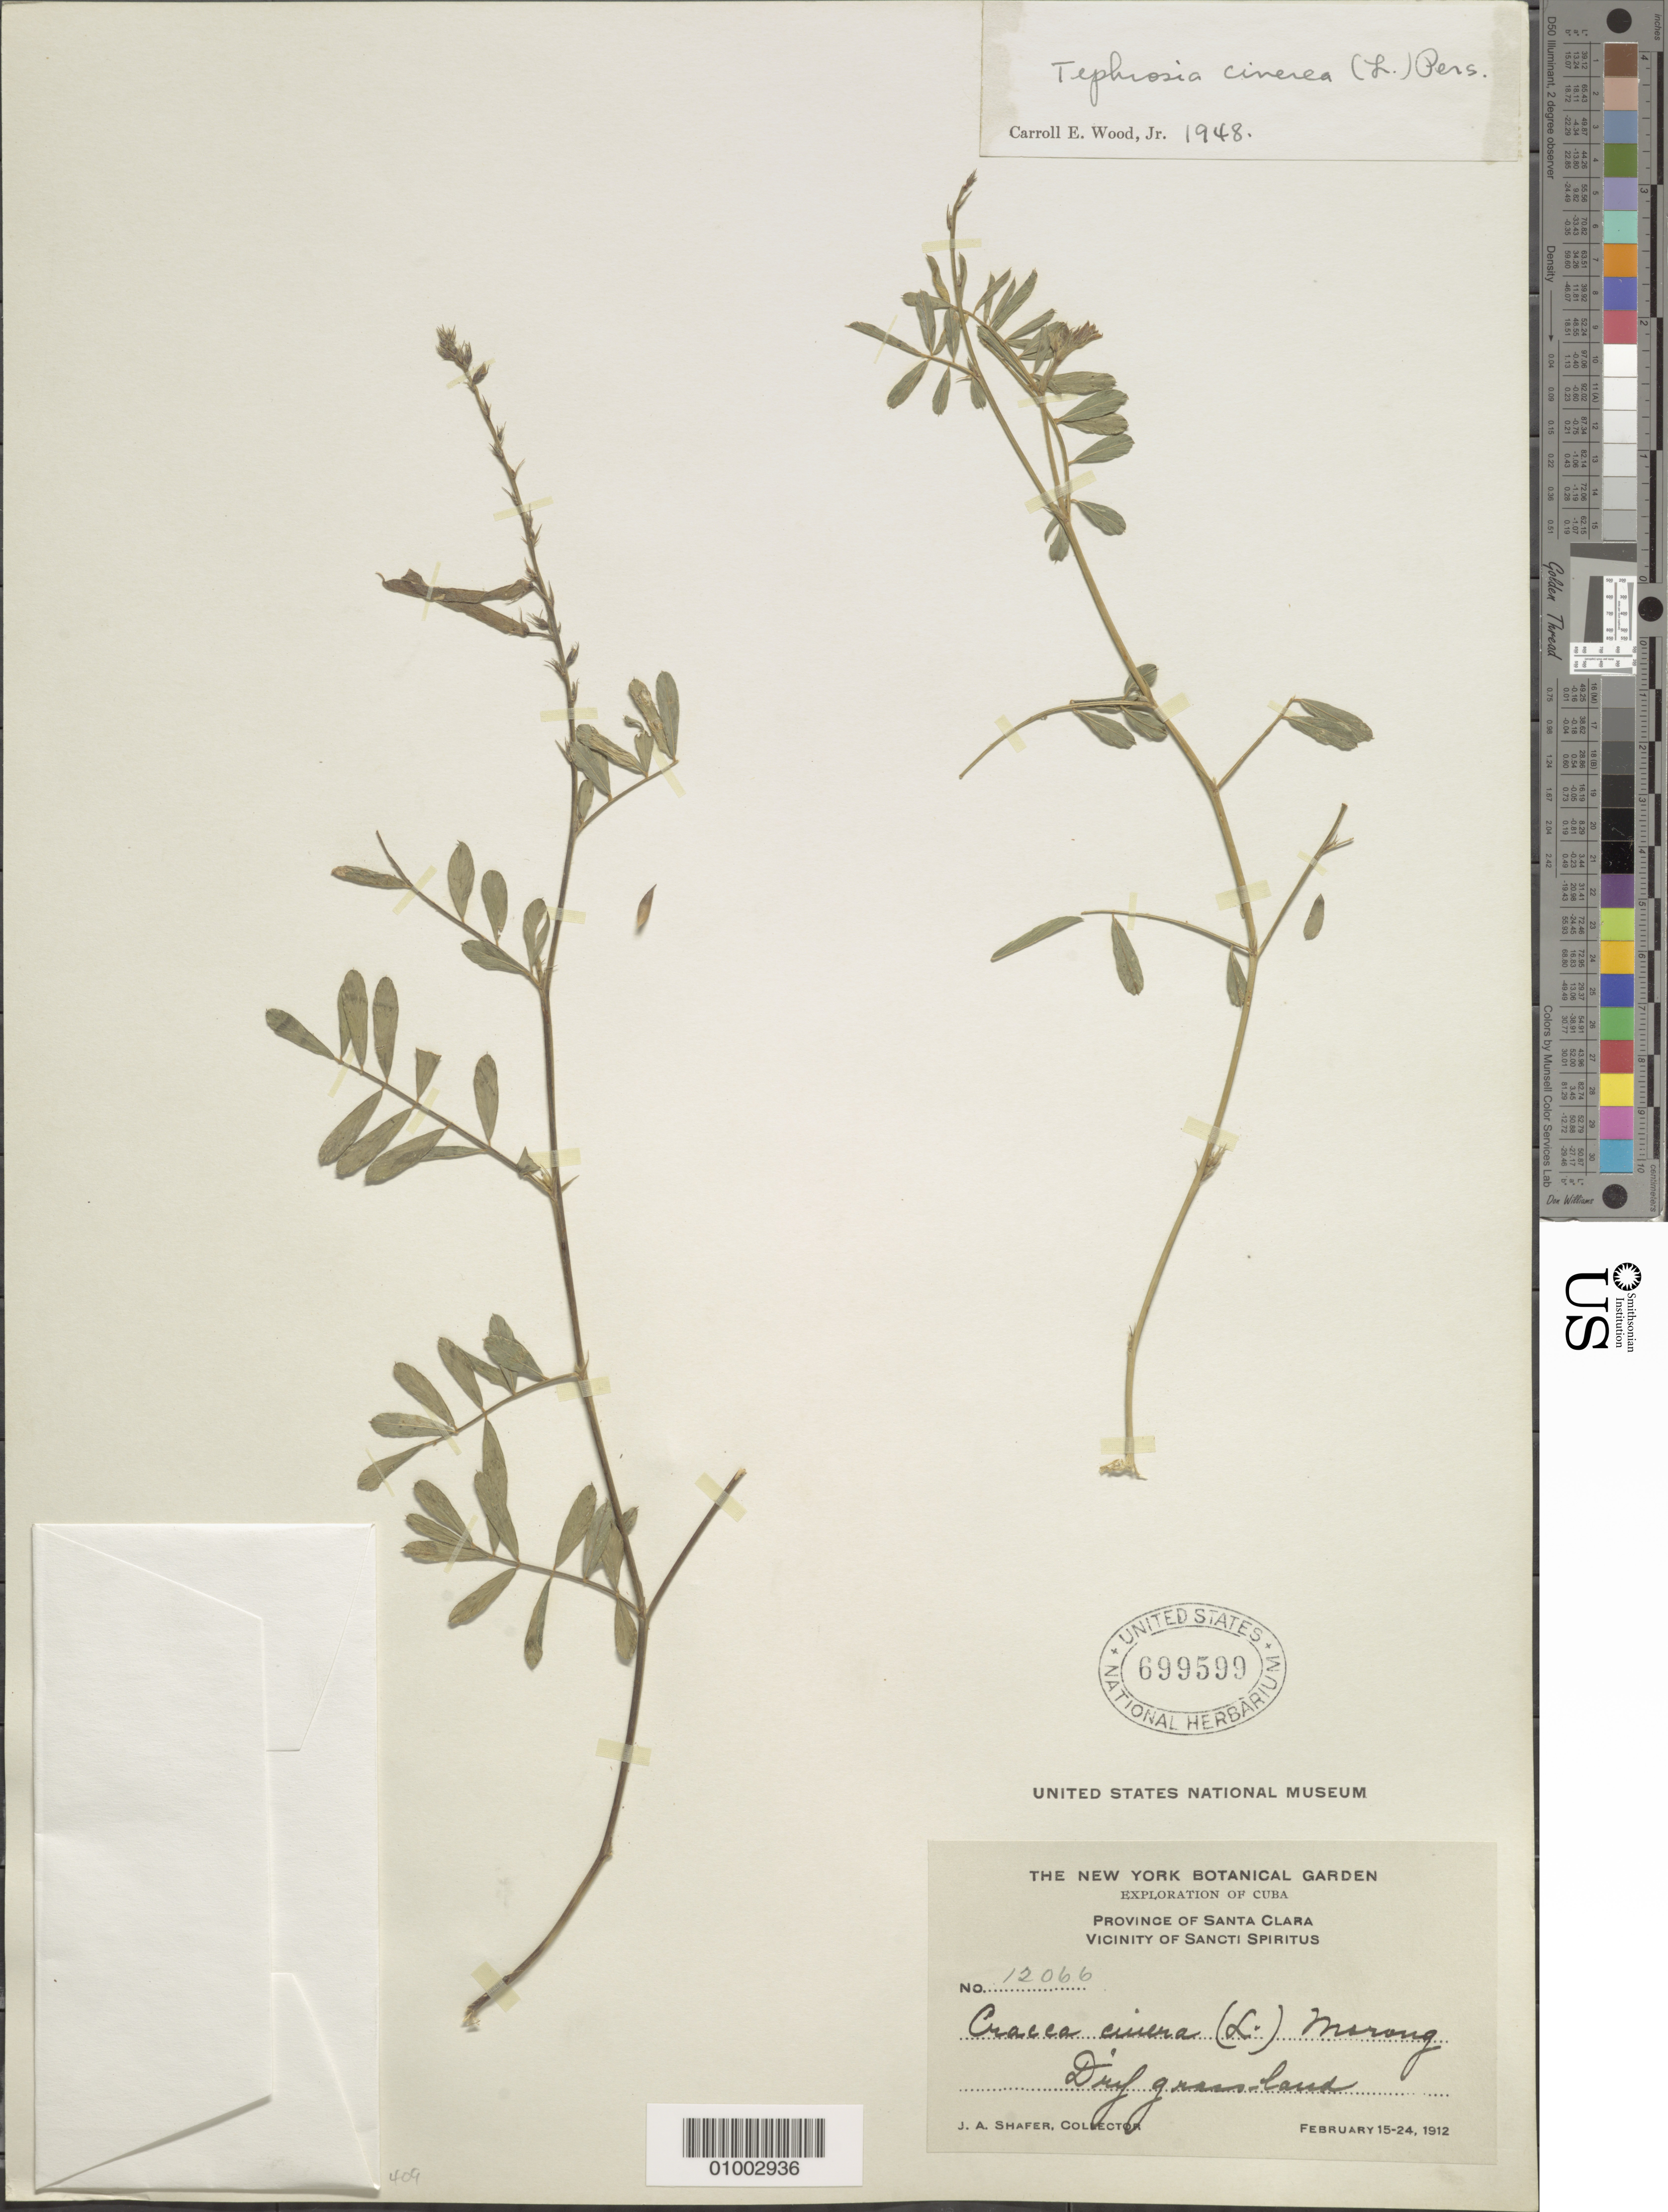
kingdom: Plantae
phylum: Tracheophyta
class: Magnoliopsida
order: Fabales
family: Fabaceae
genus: Tephrosia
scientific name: Tephrosia cinerea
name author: (L.) Pers.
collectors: J. A. Shafer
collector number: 12066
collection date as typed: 15 Feb 1912 to 24 Feb 1912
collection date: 1912-02-15/1912-02-24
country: Cuba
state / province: Sancti Spiritus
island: Cuba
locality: Dry grasslands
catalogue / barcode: US 699599